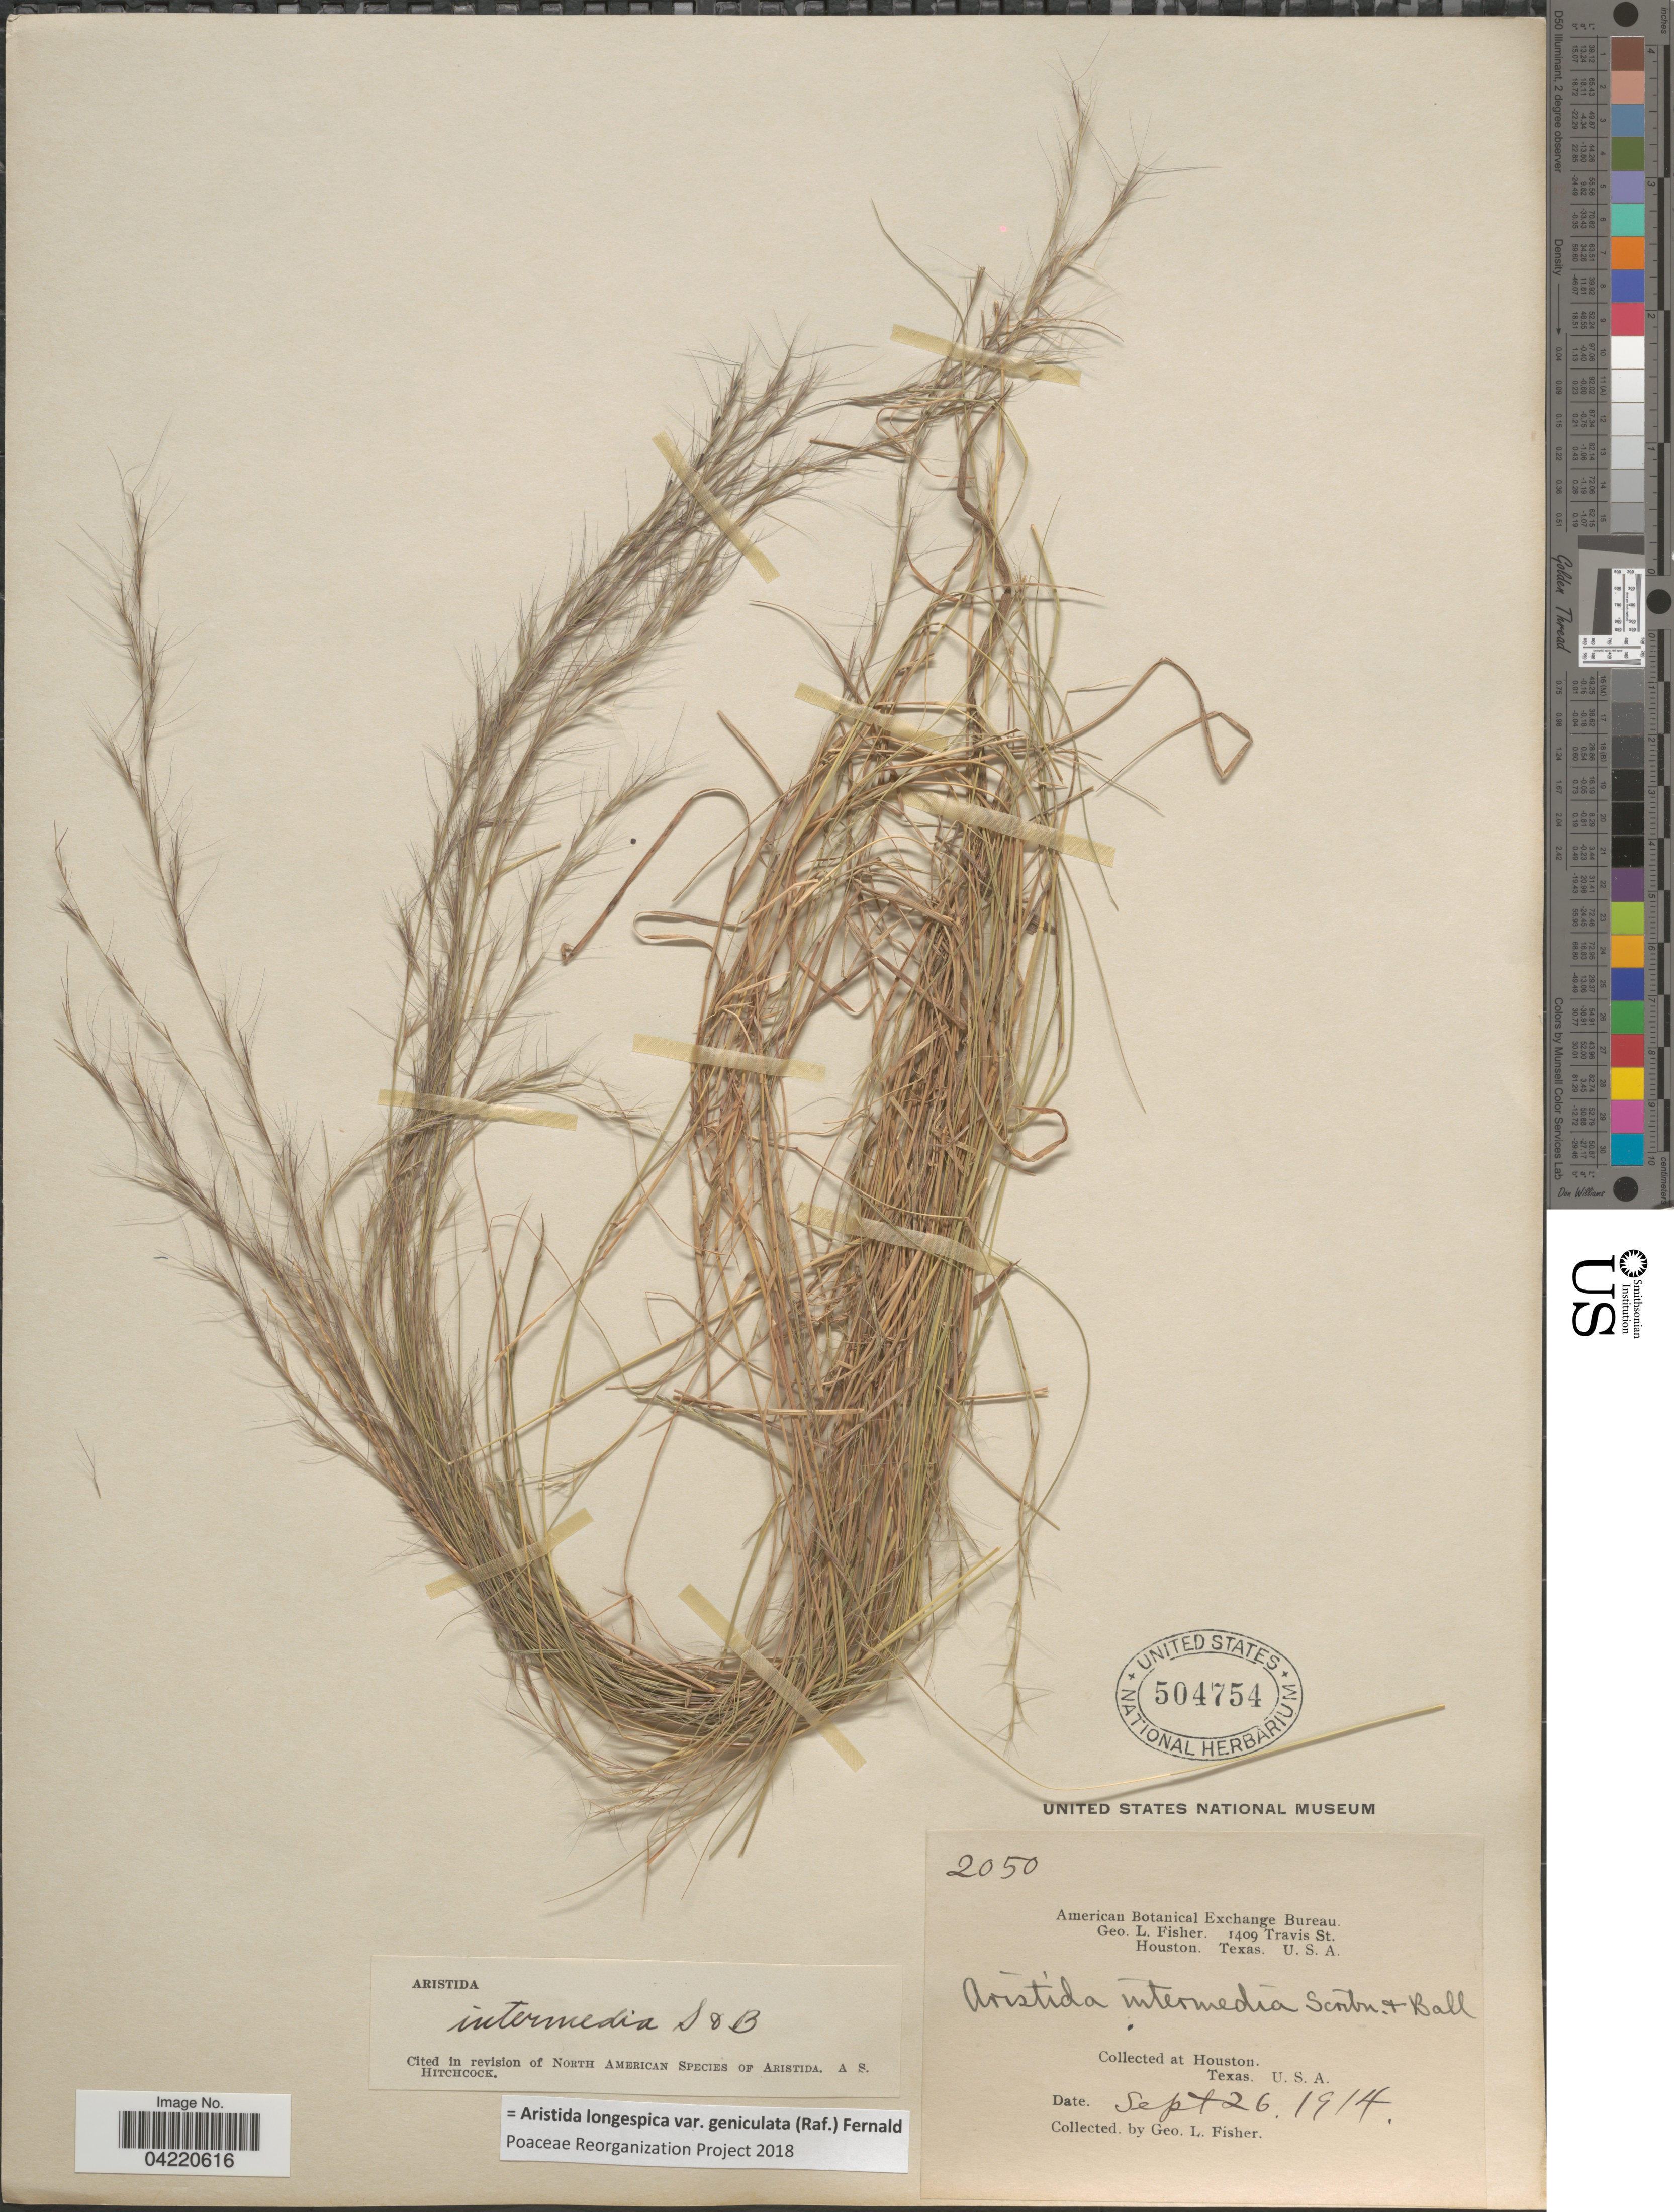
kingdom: Plantae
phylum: Tracheophyta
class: Liliopsida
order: Poales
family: Poaceae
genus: Aristida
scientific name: Aristida longespica var. geniculata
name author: (Raf.) Fernald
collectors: G. L. Fisher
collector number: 2050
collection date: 1914-09-26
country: United States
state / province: Texas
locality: At Houston.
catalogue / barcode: US 504754